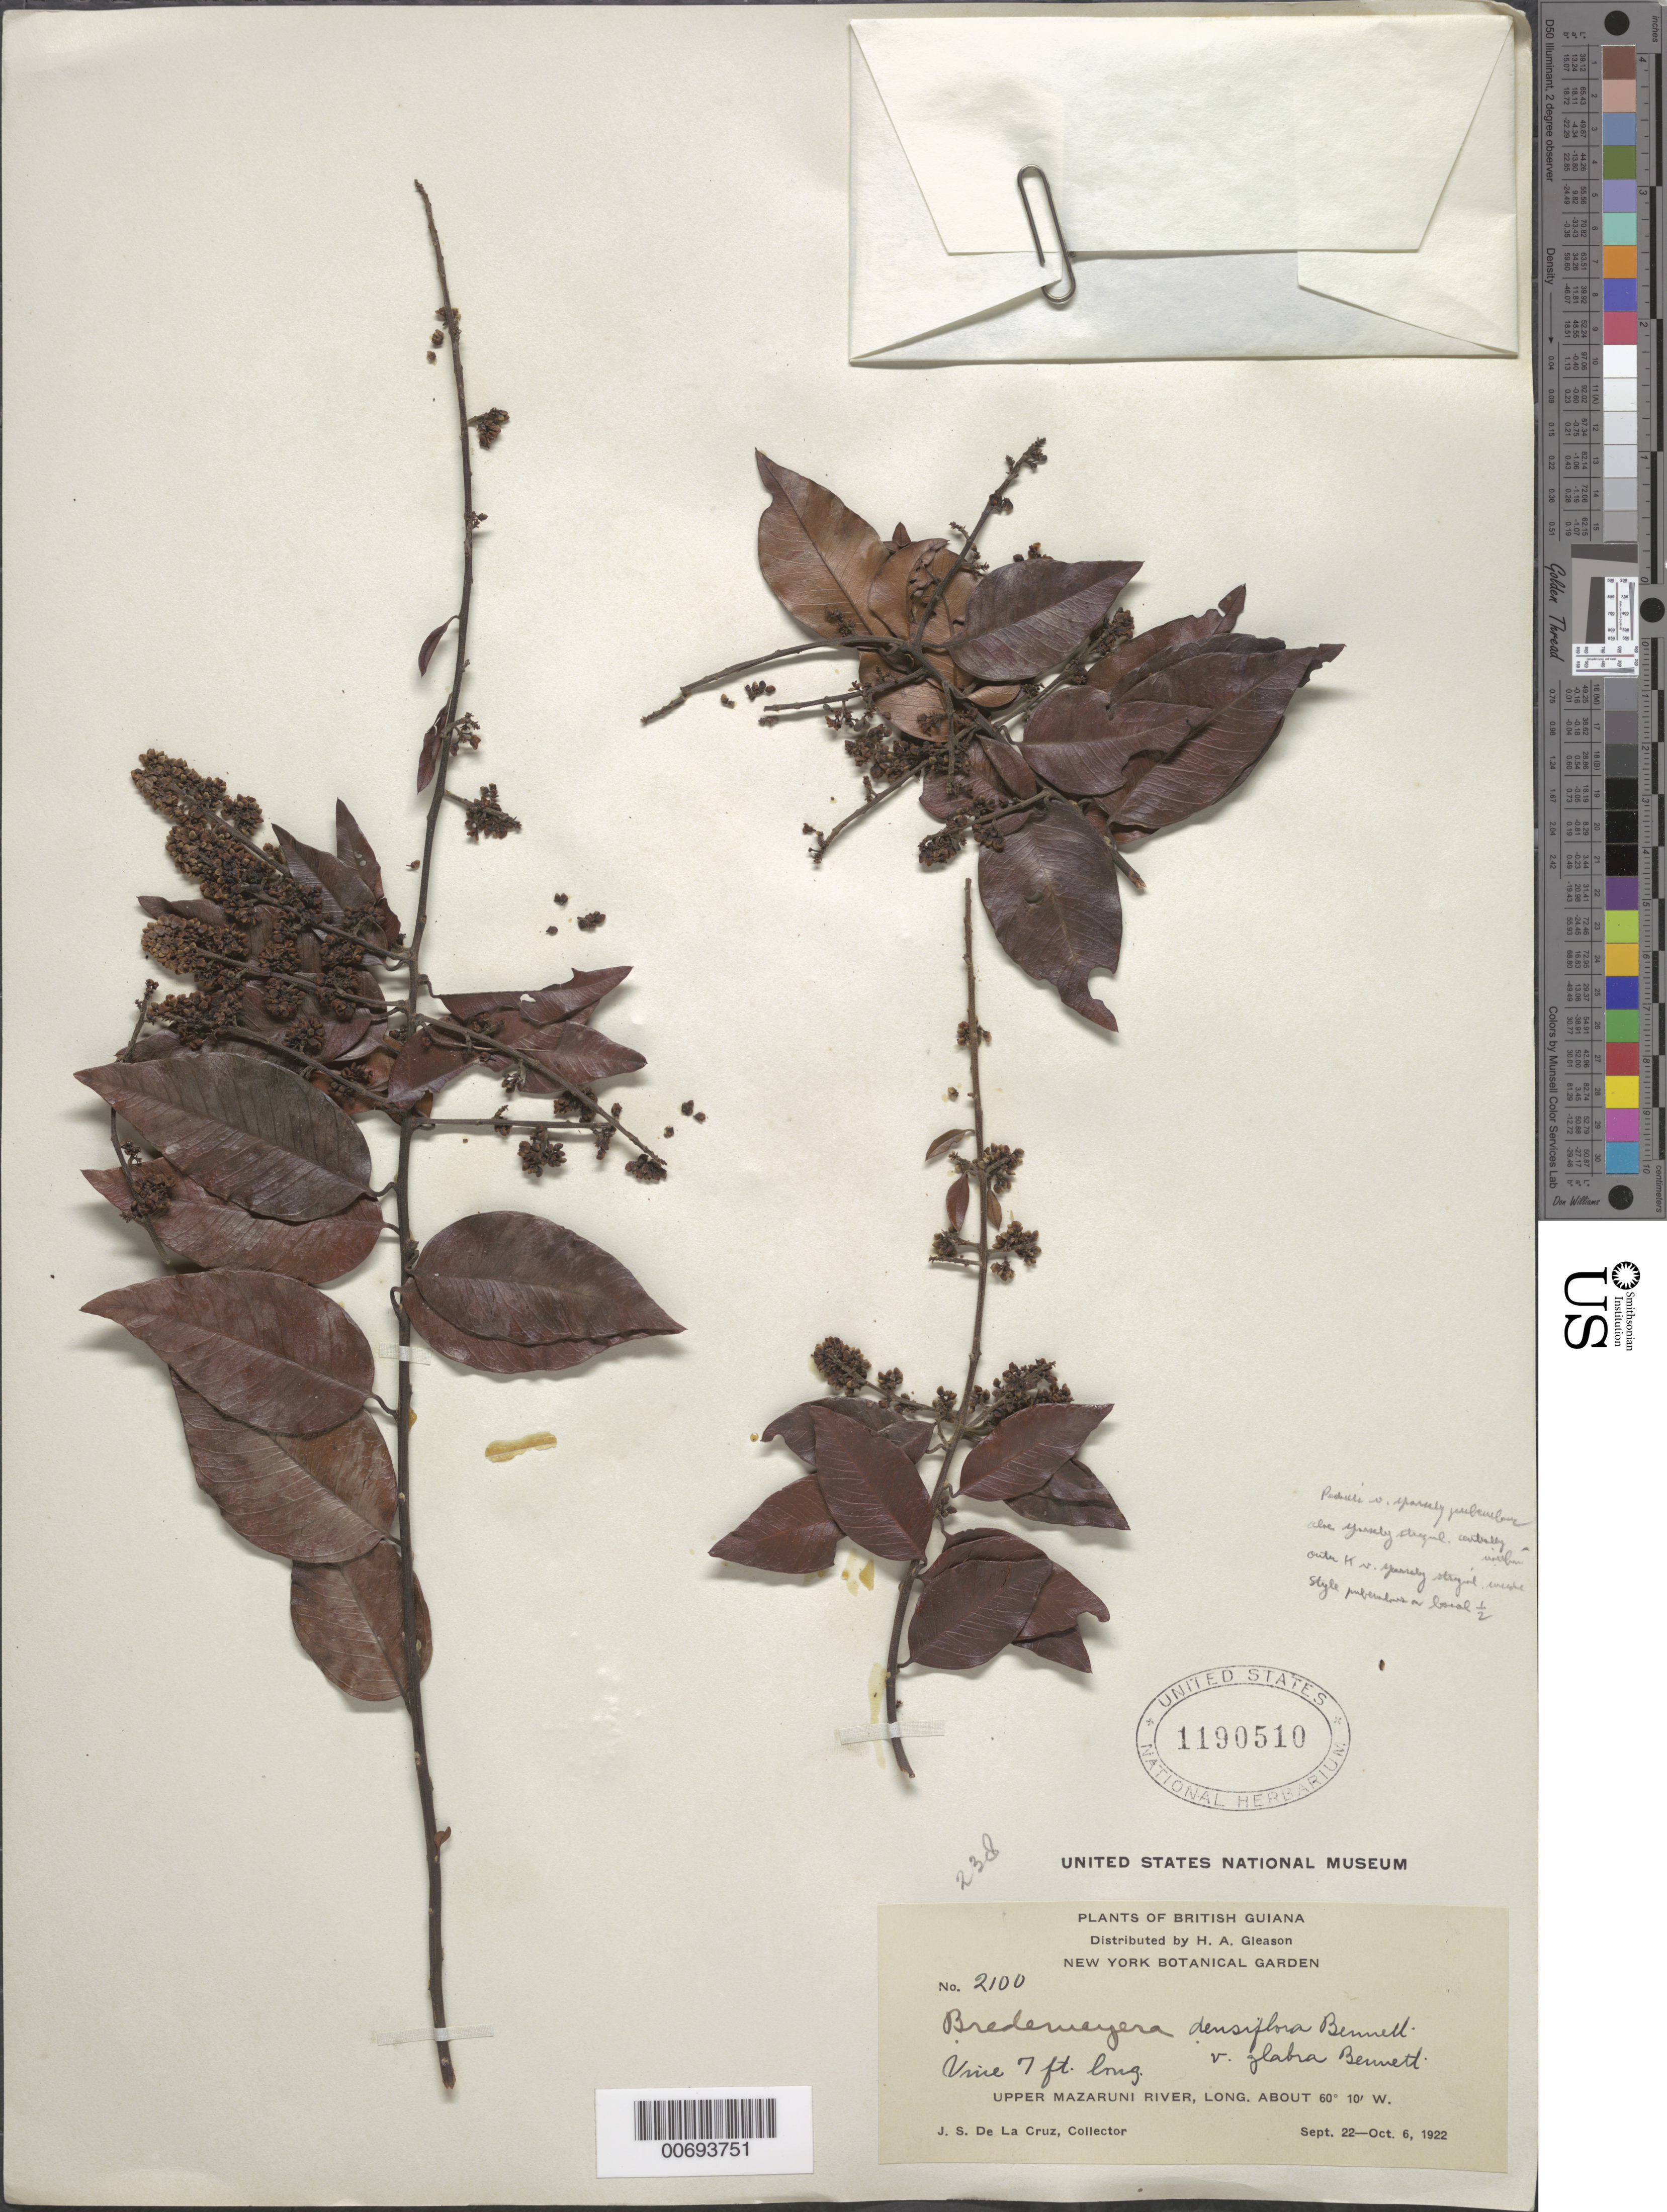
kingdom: Plantae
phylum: Tracheophyta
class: Magnoliopsida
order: Fabales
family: Polygalaceae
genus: Bredemeyera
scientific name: Bredemeyera densiflora var. glabra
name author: A.W. Benn.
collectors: J. S. de la Cruz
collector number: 2100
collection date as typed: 22-Sep-22 to 6-Oct-22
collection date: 1922-09-22/1922-10-06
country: Guyana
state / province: Cuyuni-Mazaruni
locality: Upper Mazaruni R.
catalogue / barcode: US 1190510